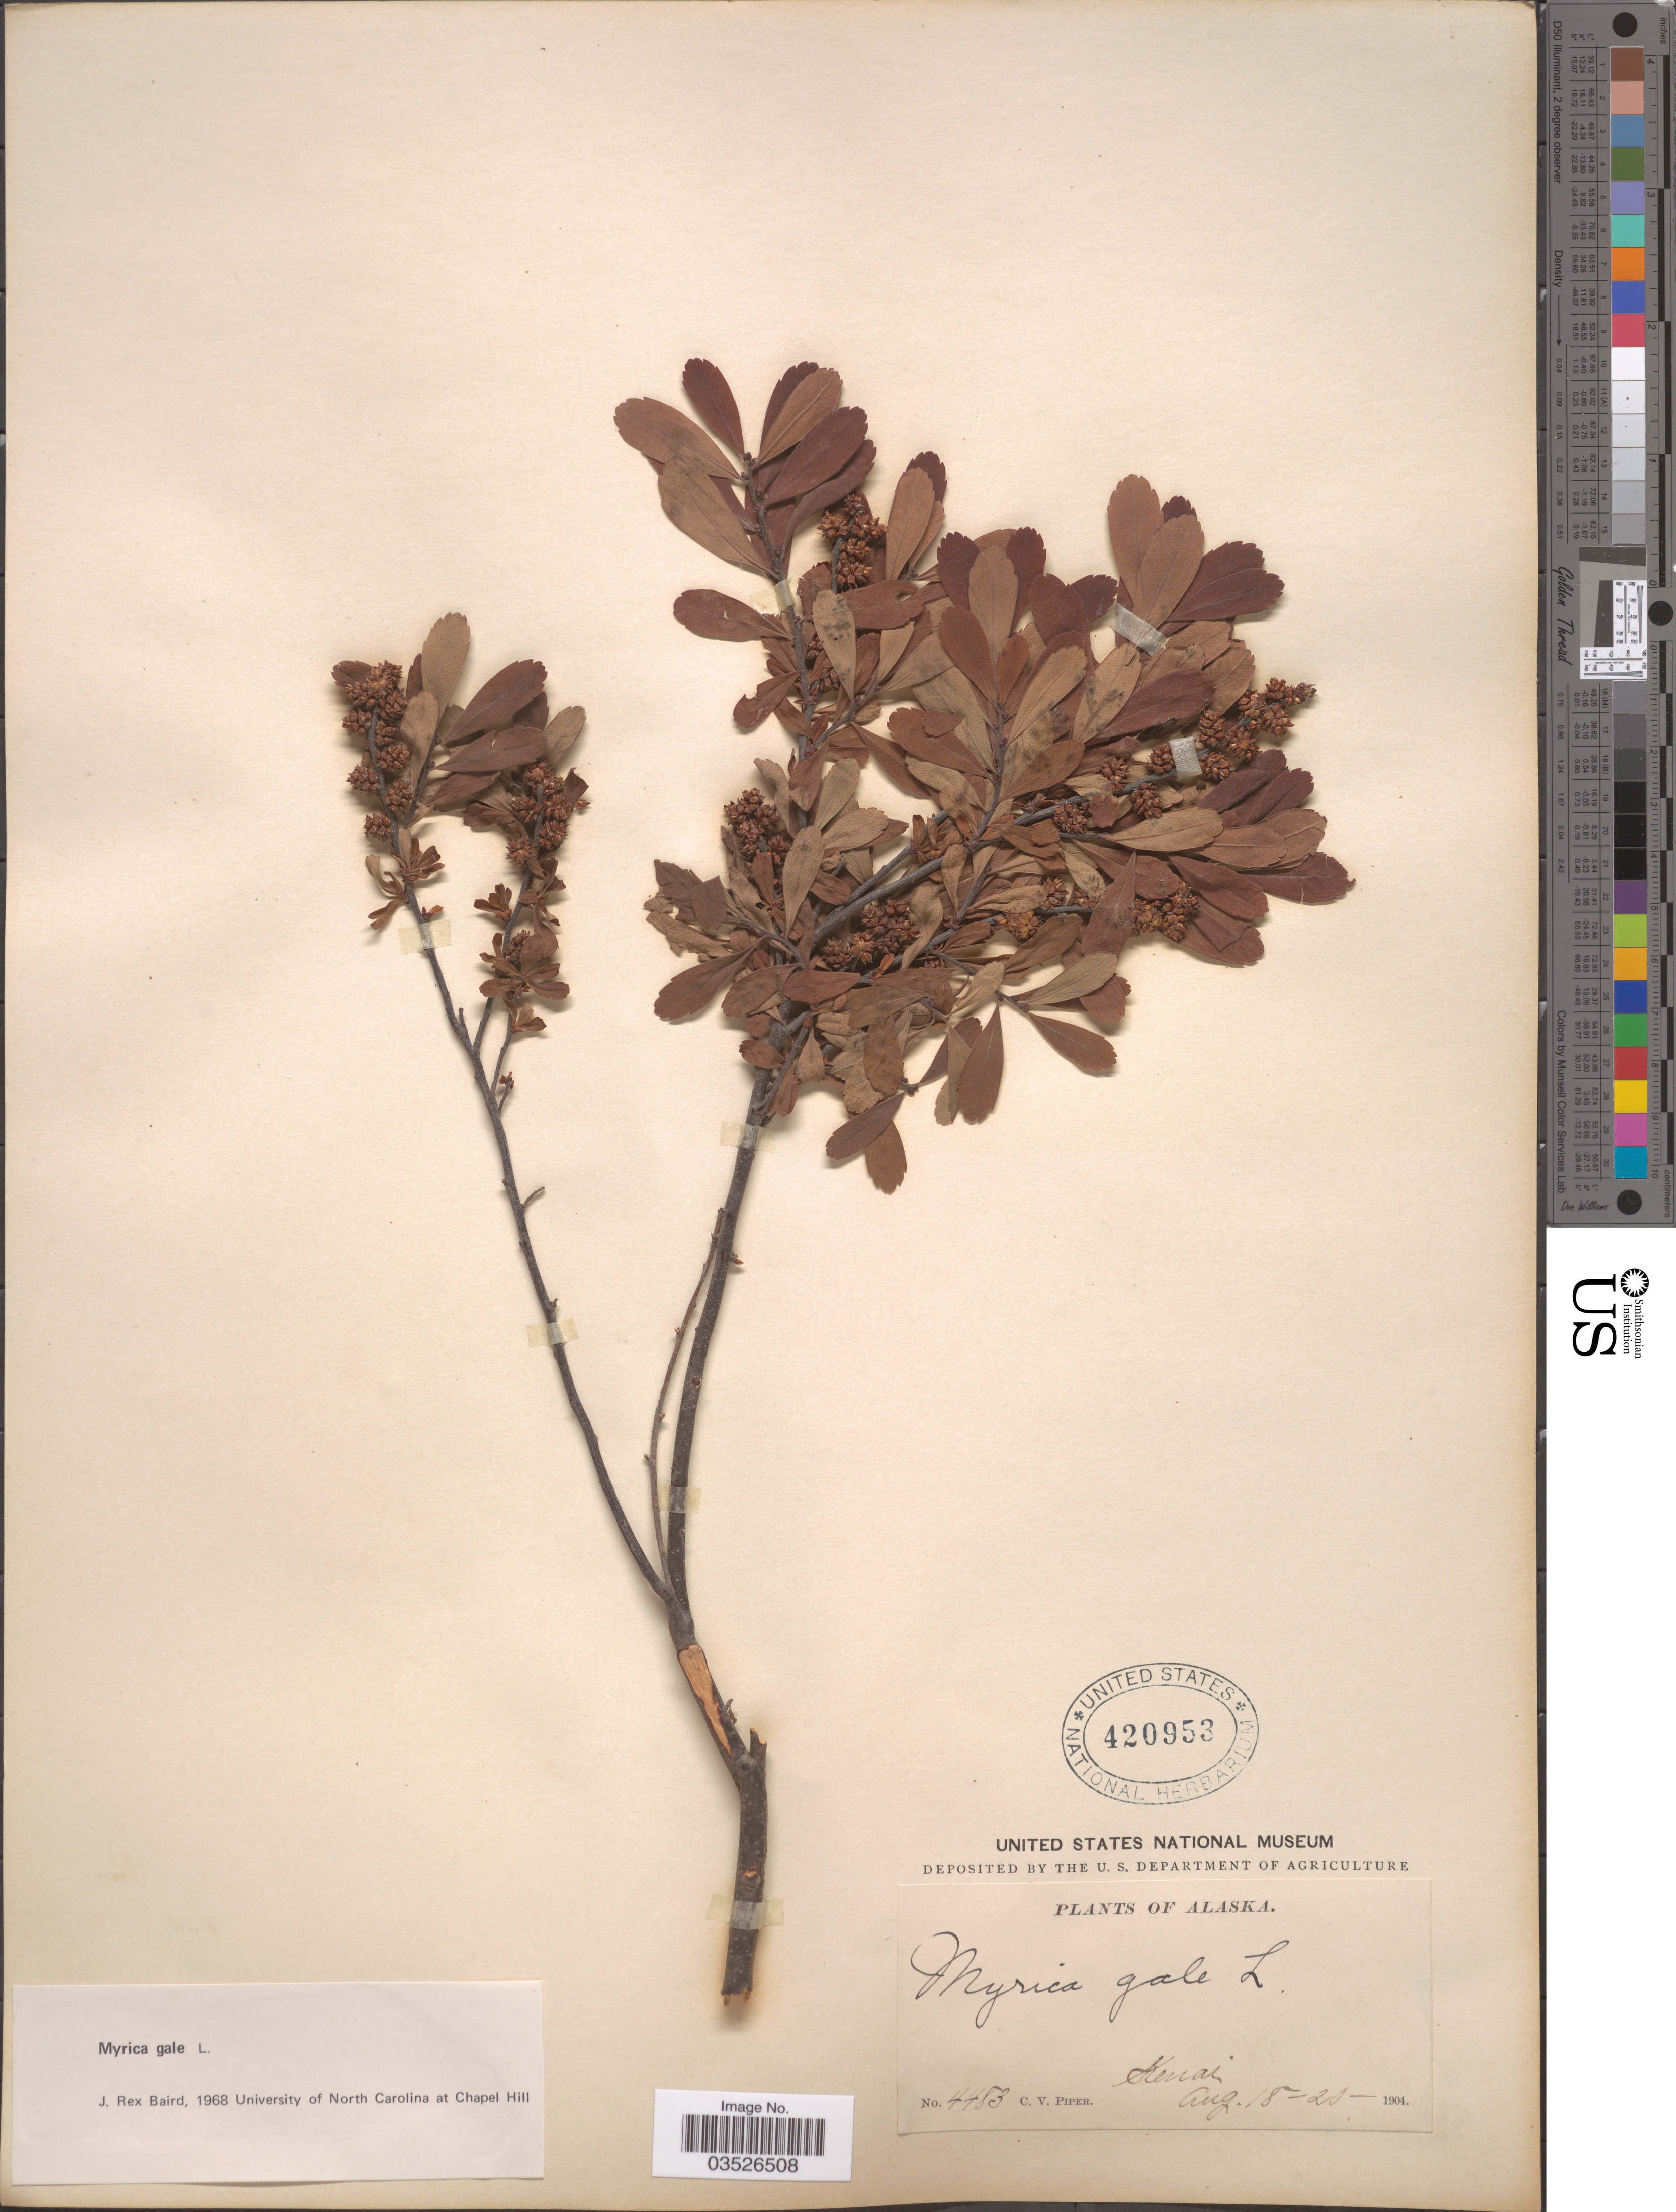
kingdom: Plantae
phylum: Tracheophyta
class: Magnoliopsida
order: Fagales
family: Myricaceae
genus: Myrica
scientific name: Myrica gale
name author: L.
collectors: C. V. Piper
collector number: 4483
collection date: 1904-08-18/1904-08-20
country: United States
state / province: Alaska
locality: Kenai.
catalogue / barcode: US 420953